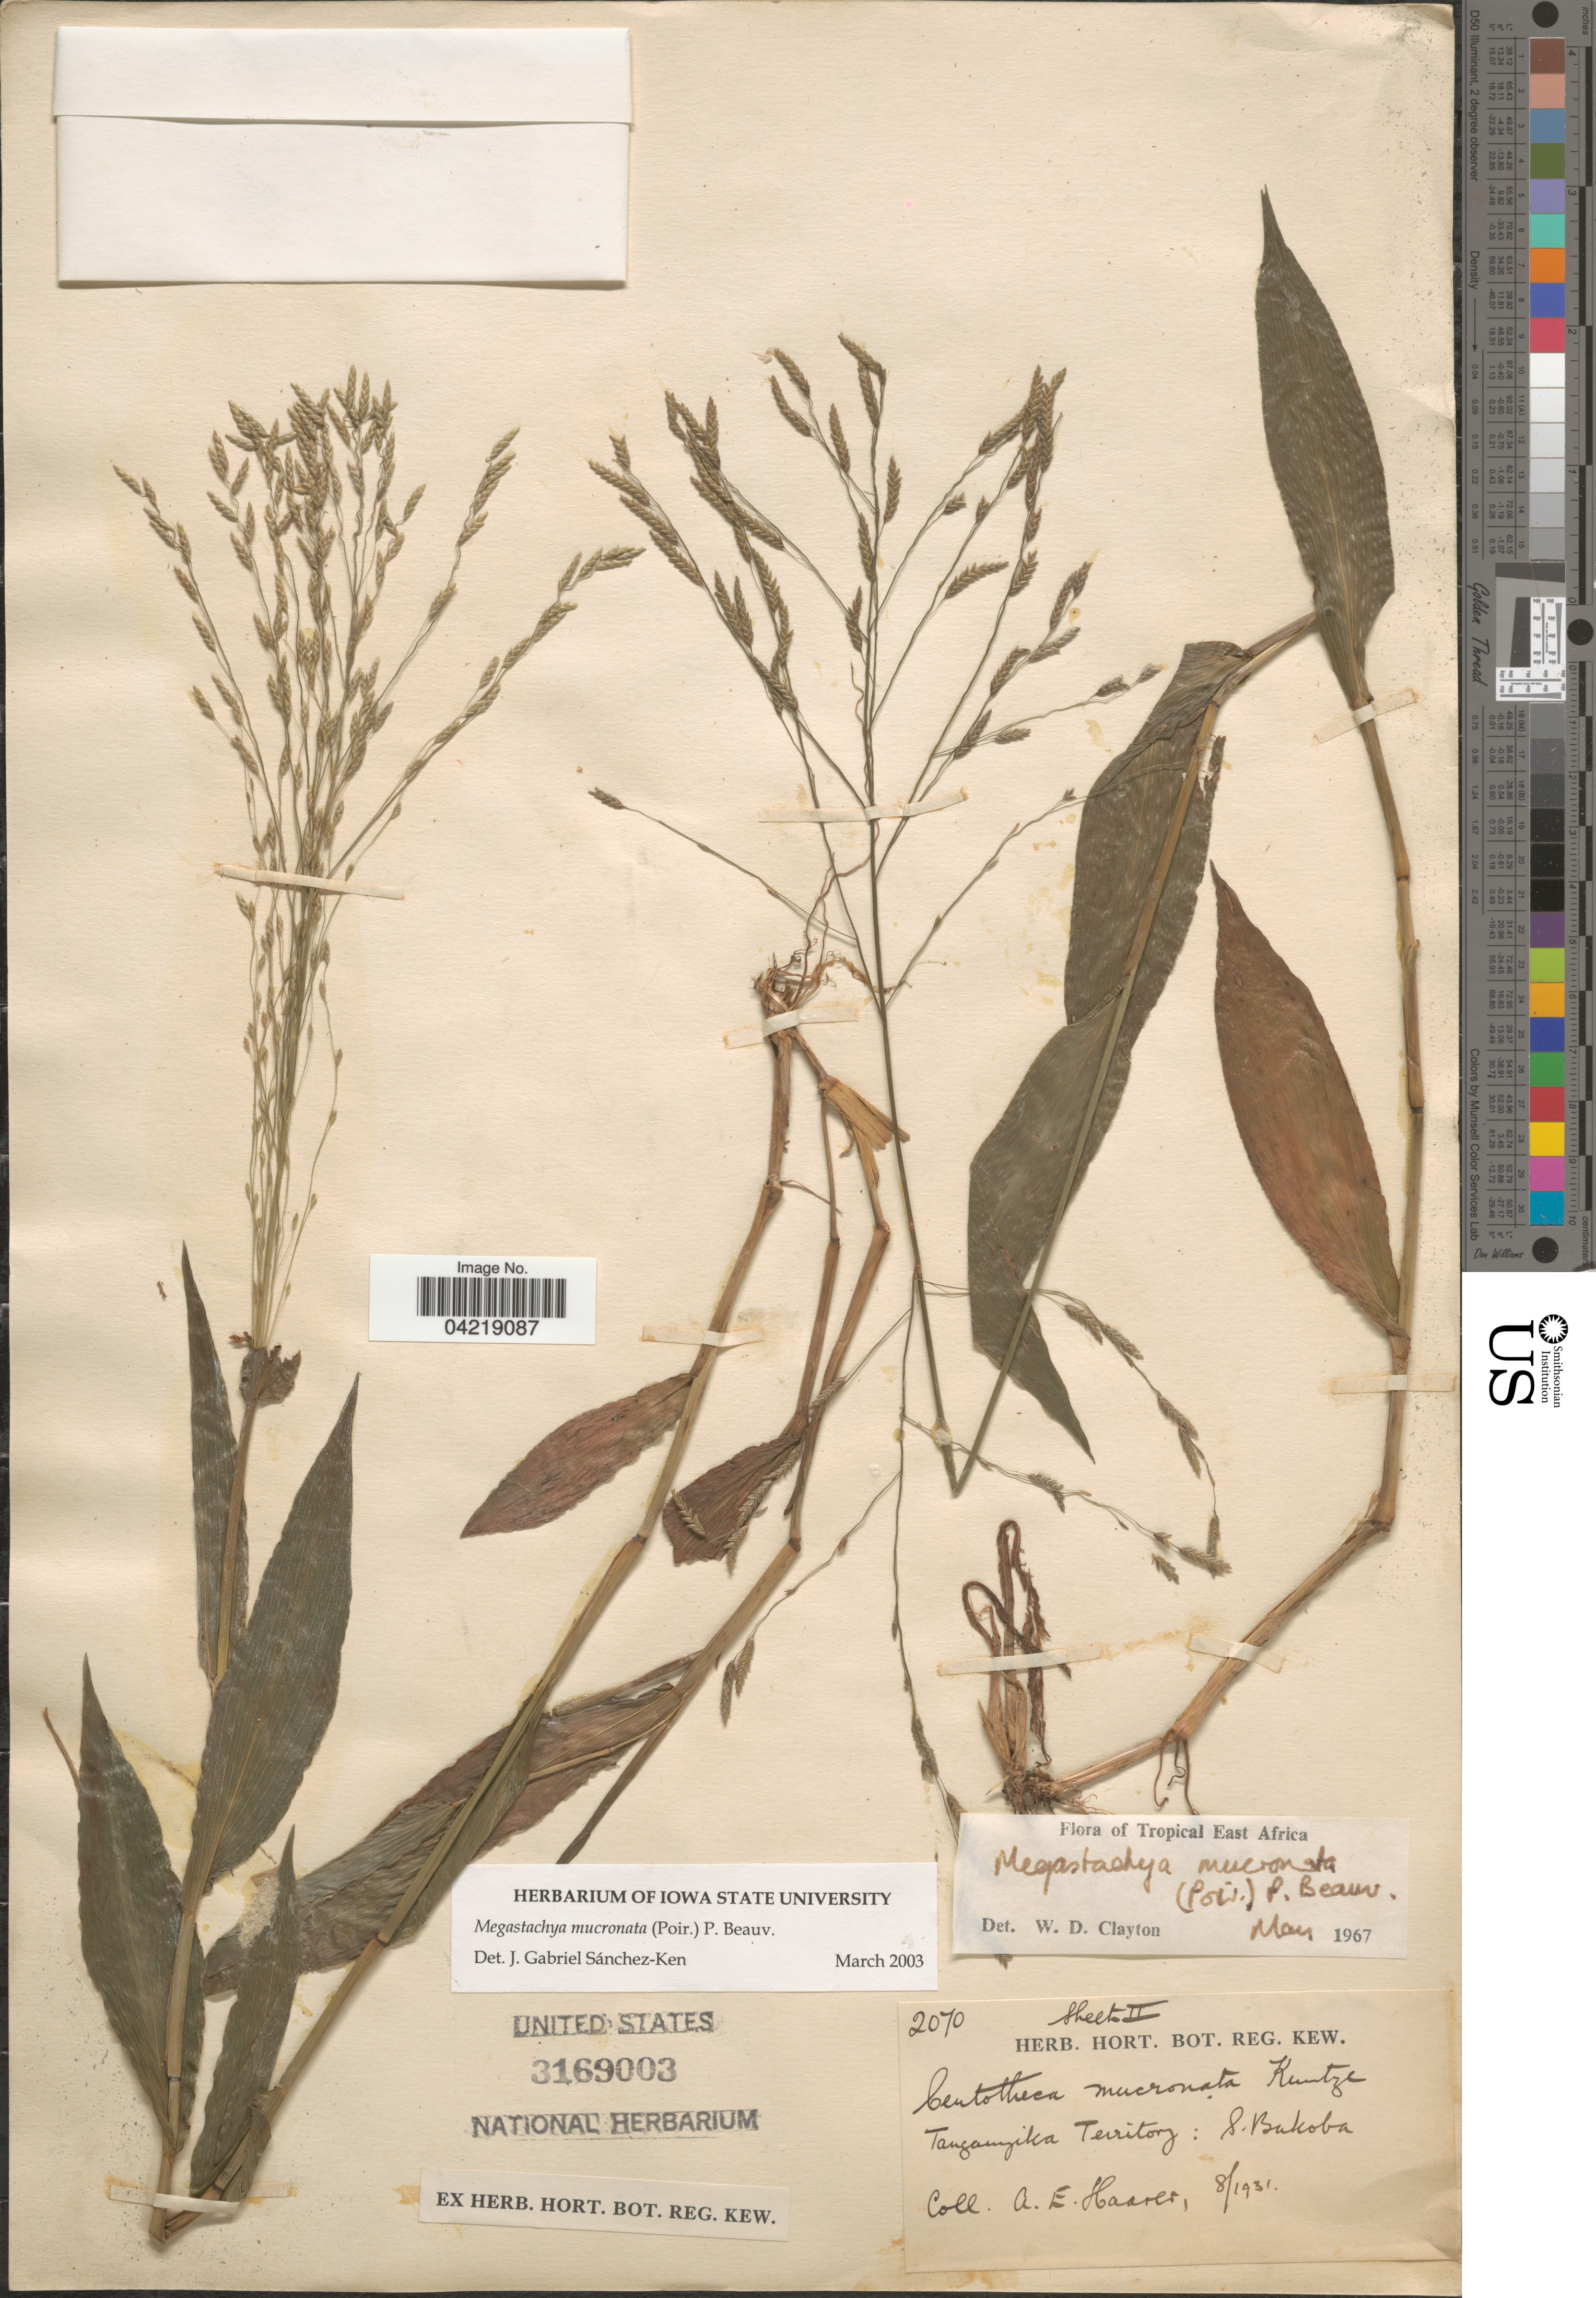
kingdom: Plantae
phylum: Tracheophyta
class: Liliopsida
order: Poales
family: Poaceae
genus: Megastachya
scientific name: Megastachya mucronata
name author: (Poir.) P. Beauv.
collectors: A. Haarer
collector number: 2070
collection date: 1931-08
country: Tanzania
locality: Tanganyika Territory: S. Bukoba.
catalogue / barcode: US 3169003